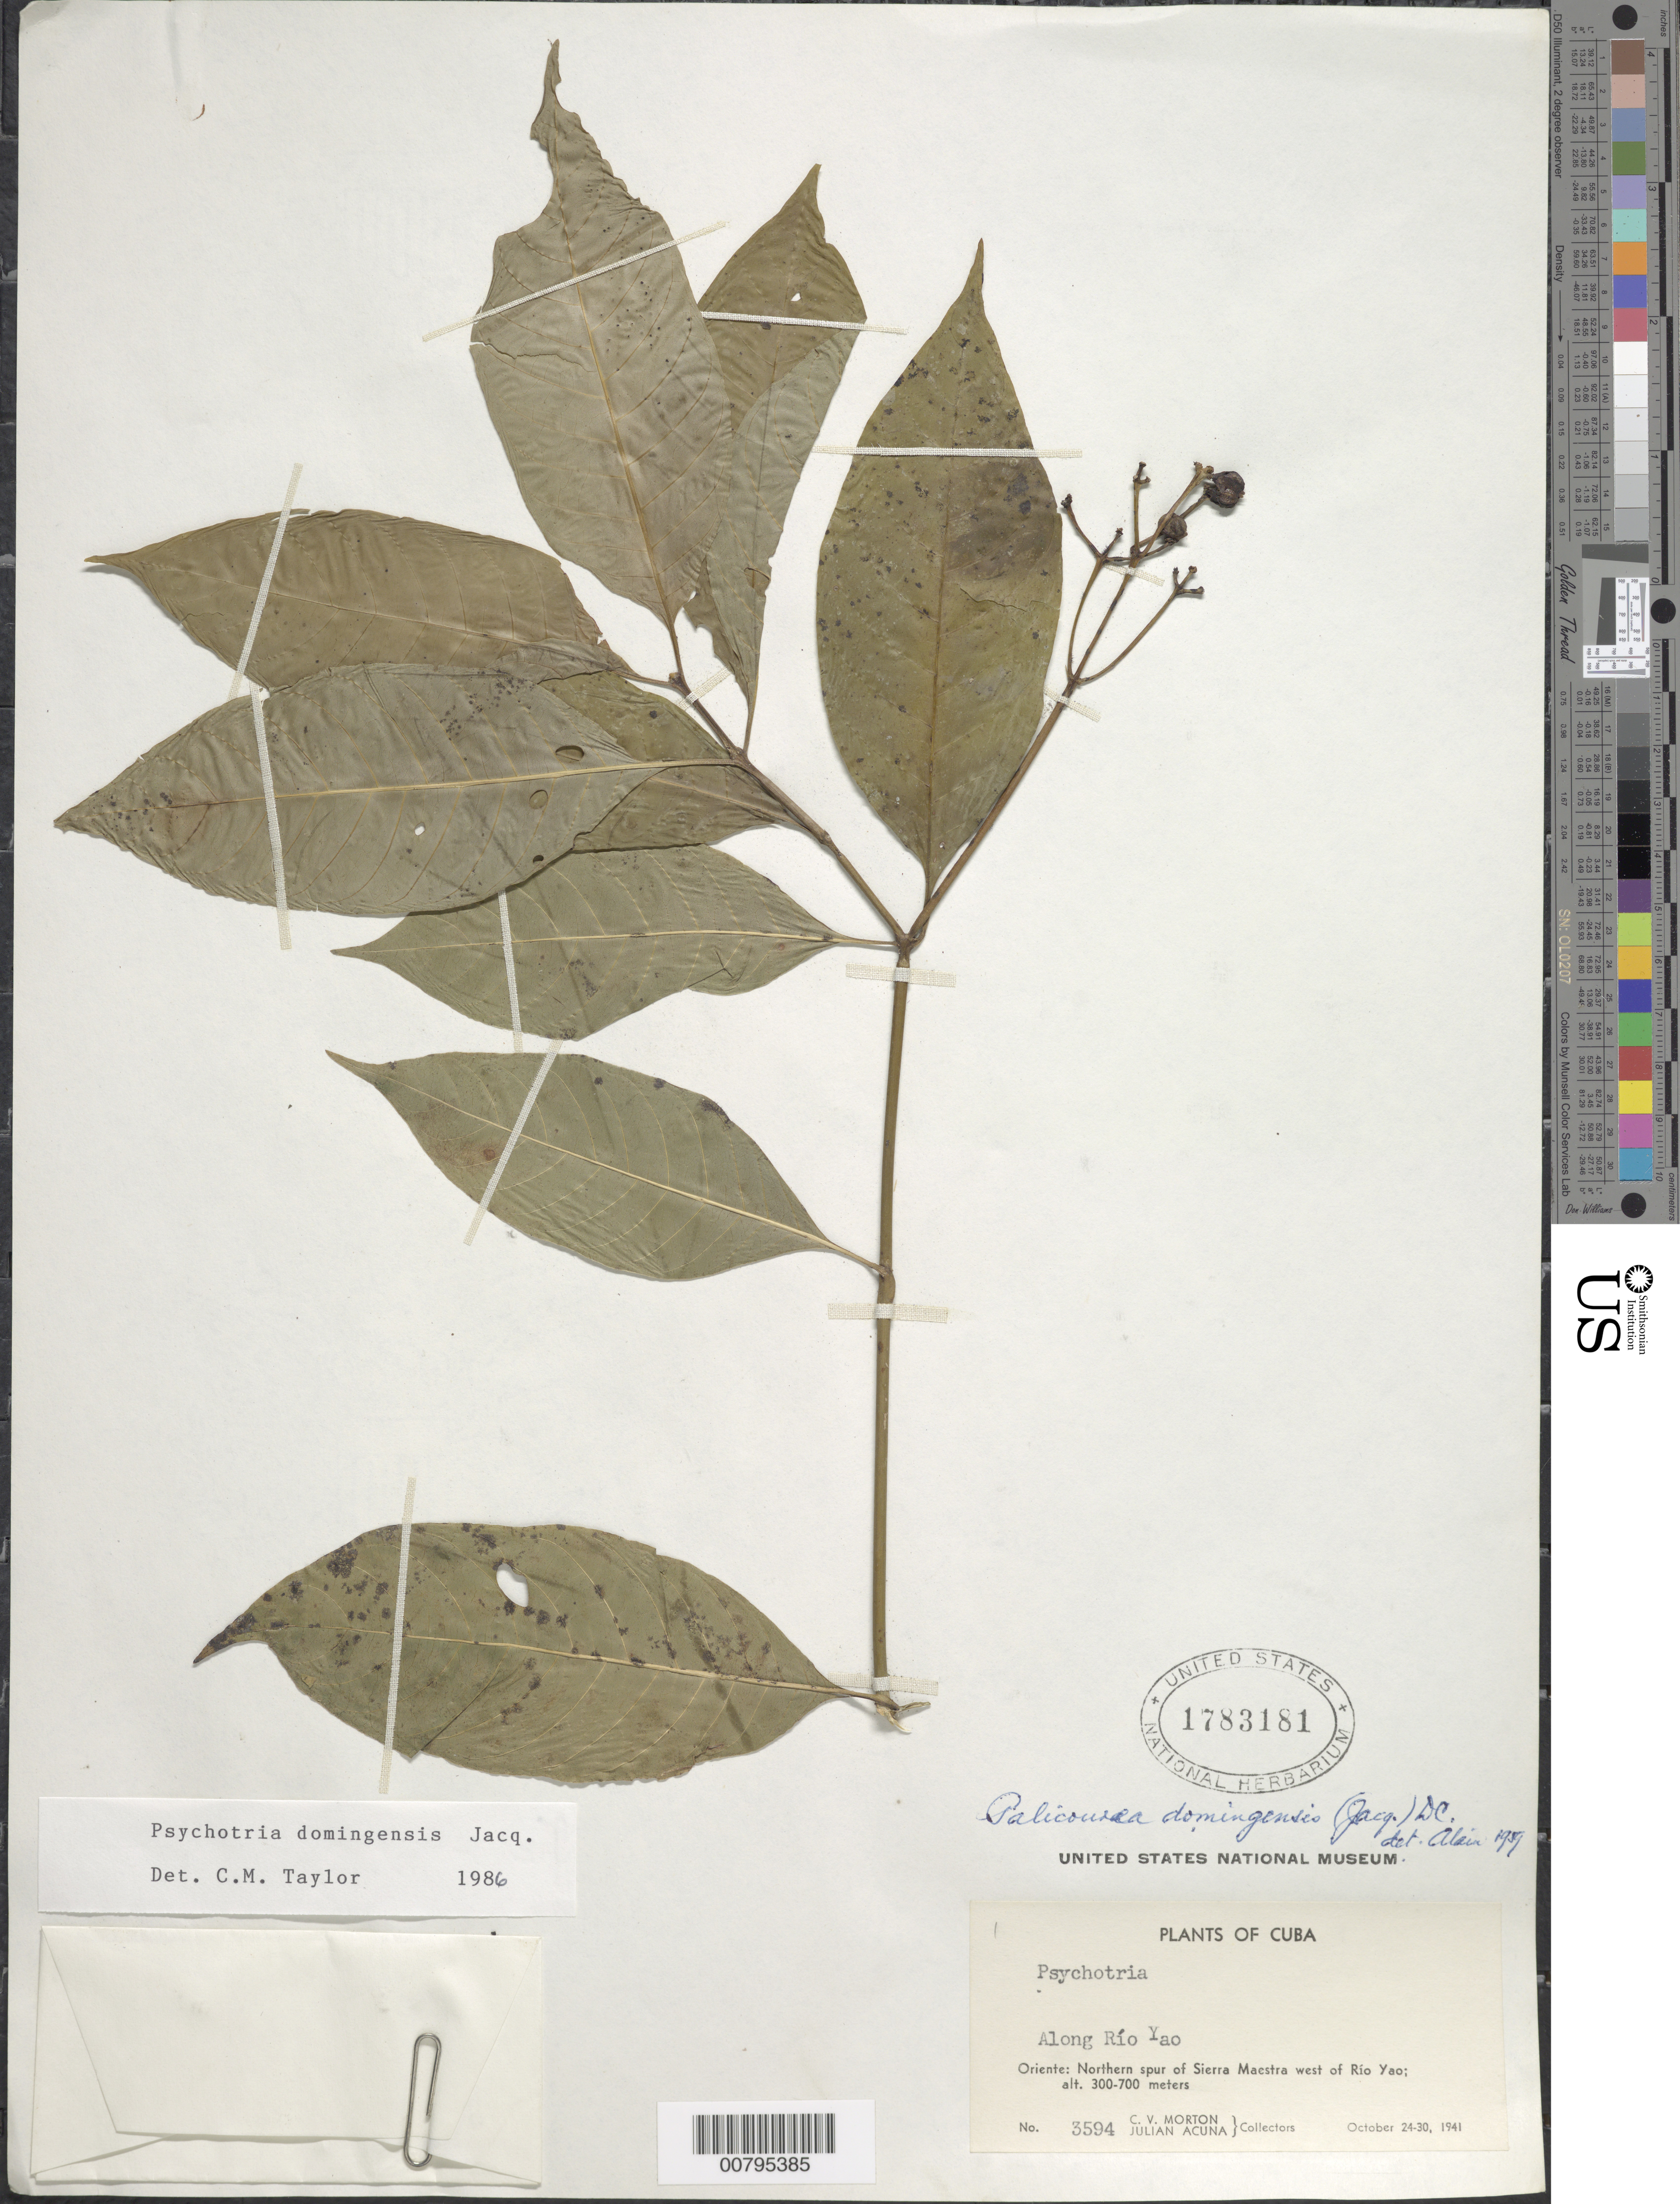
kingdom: Plantae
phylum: Tracheophyta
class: Magnoliopsida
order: Gentianales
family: Rubiaceae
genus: Psychotria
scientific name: Psychotria domingensis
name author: Jacq.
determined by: Taylor, Charlotte M.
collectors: C. V. Morton & J. Acuña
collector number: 3594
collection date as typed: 24 Oct 1941 to 30 Oct 1941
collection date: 1941-10-24/1941-10-30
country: Cuba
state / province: Oriente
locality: Northern spur of Sierra Maestra west of Rio Yao. Along Río Yao.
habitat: Along river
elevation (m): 300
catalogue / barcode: US 1783181